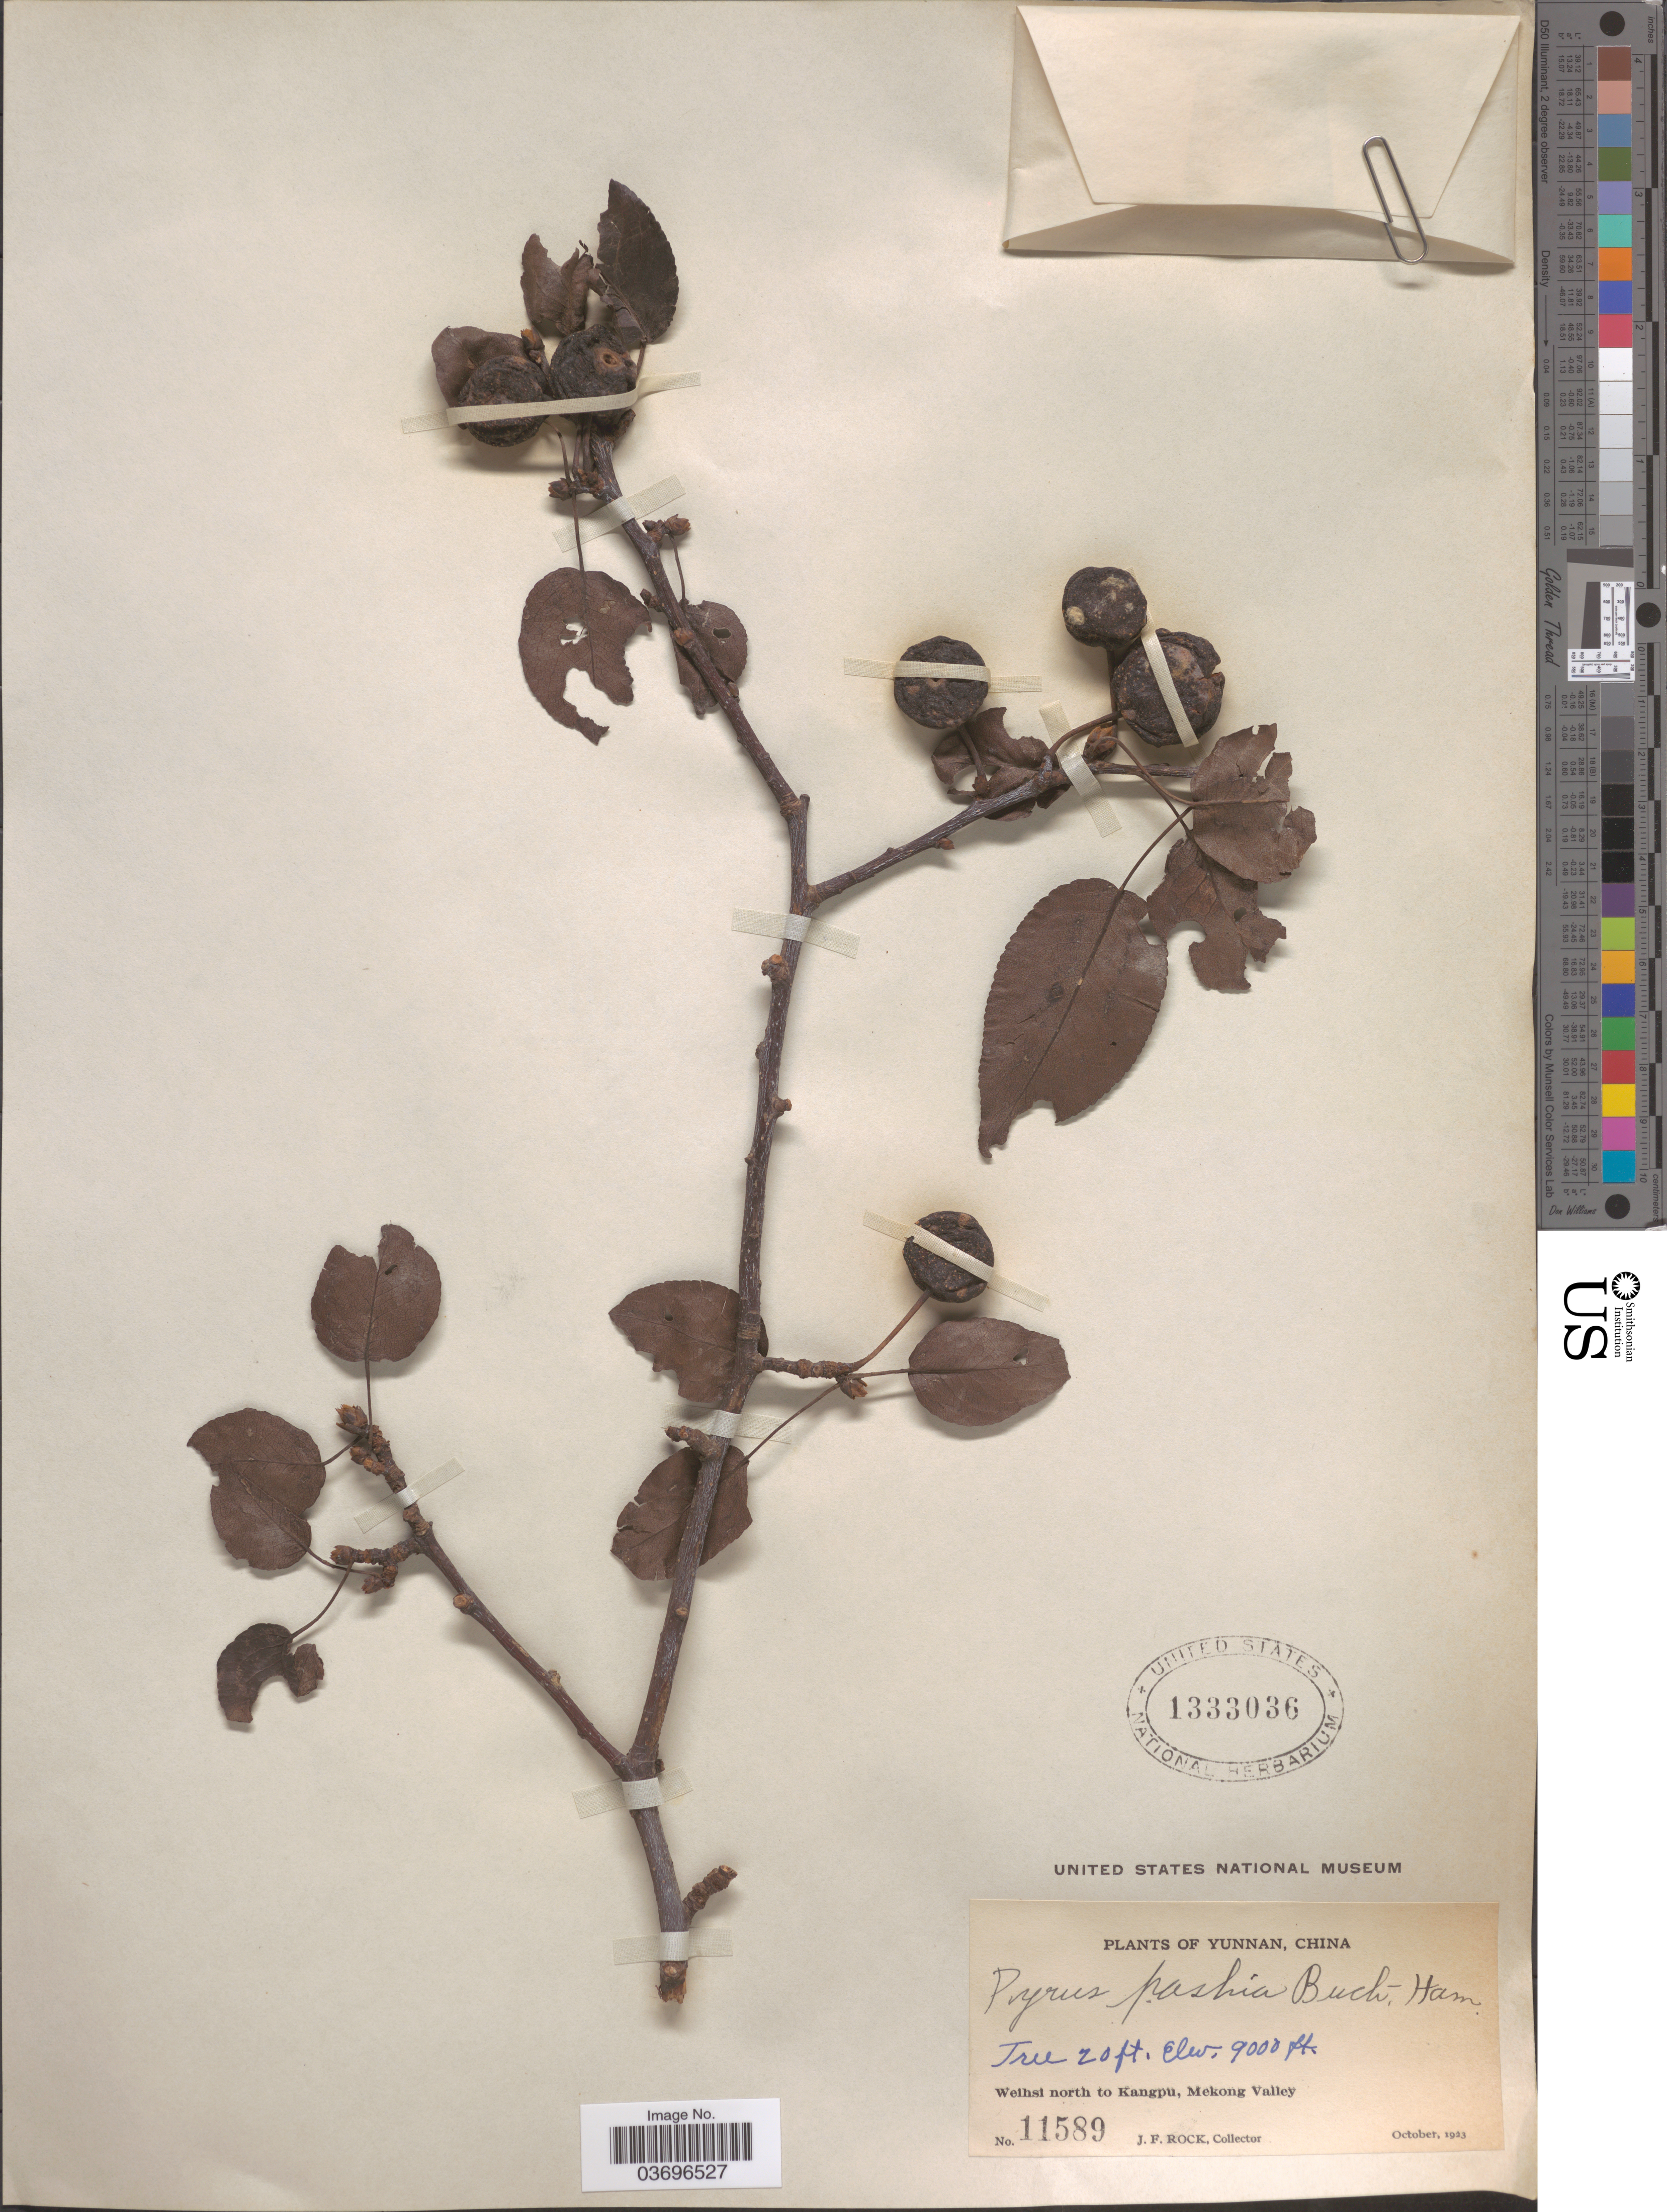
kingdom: Plantae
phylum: Tracheophyta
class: Magnoliopsida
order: Rosales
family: Rosaceae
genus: Pyrus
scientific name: Pyrus pashia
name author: Buch.-Ham. ex D. Don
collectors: J. Rock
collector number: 11589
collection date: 1923-10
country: China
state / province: Yunnan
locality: Weihsi north to Kangpu, Mekong Valley.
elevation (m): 2743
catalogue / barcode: US 1333036